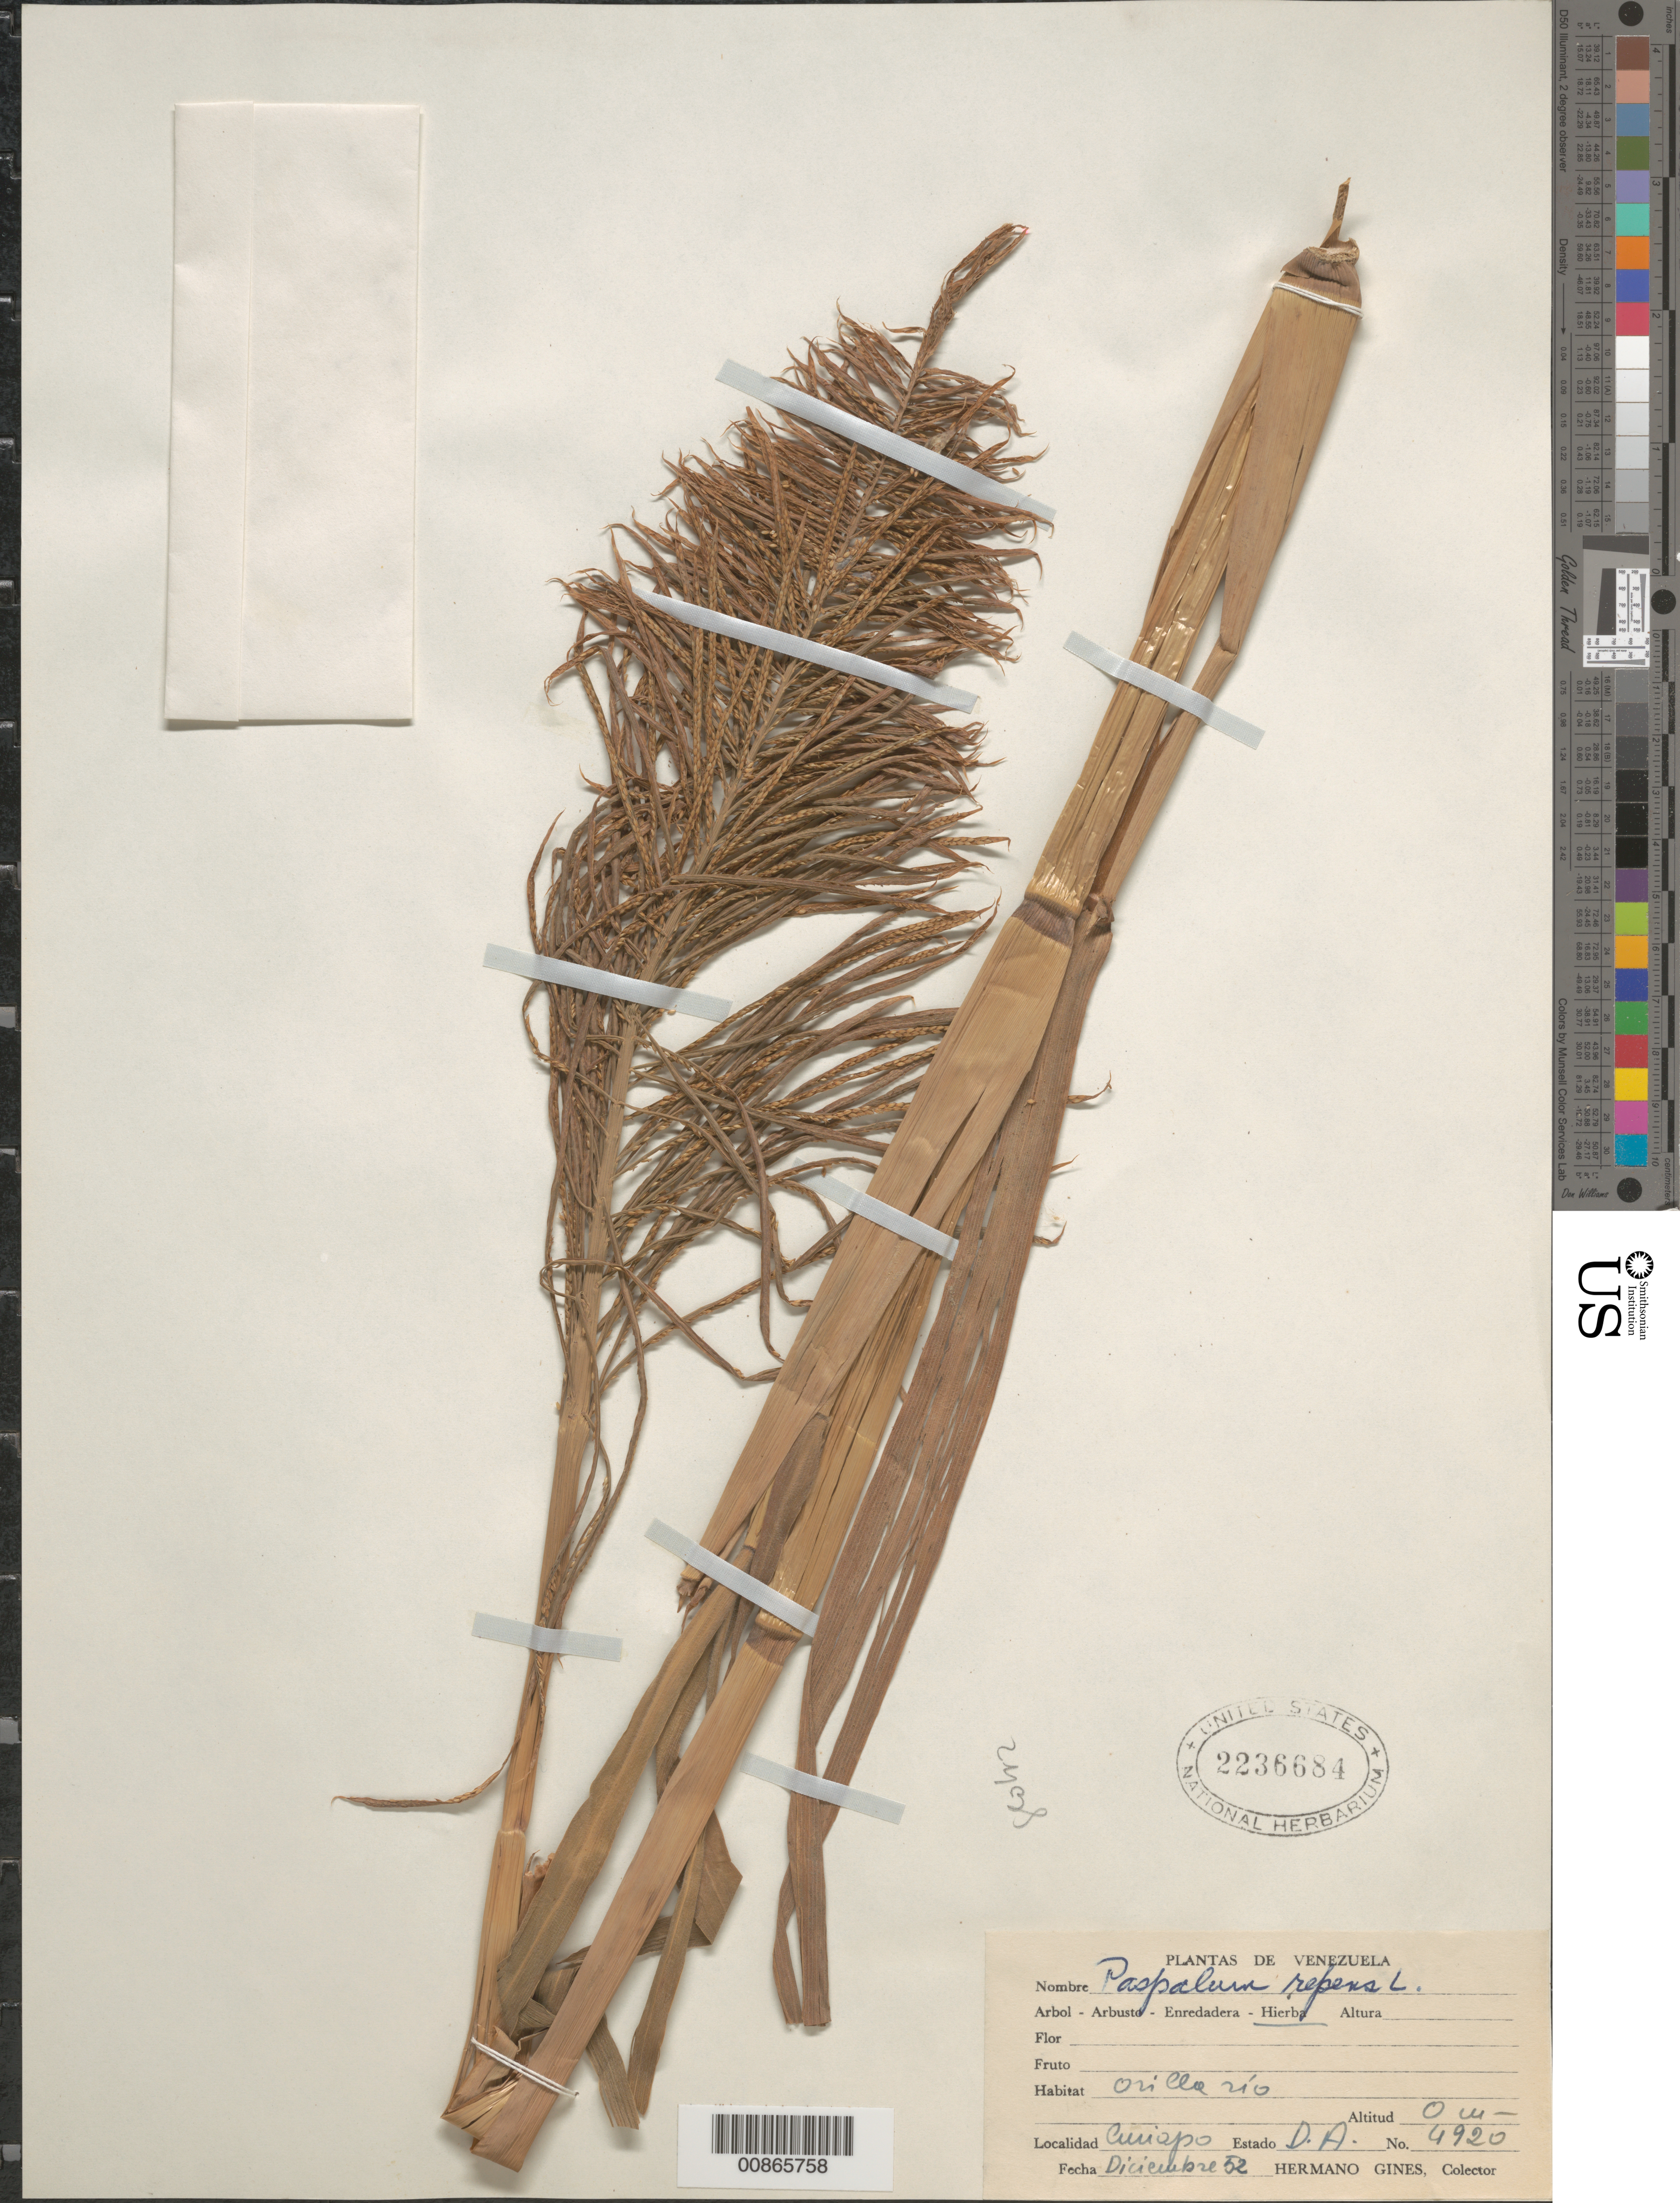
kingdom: Plantae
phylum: Tracheophyta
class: Liliopsida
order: Poales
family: Poaceae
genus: Paspalum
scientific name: Paspalum repens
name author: P.J. Bergius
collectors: H. Gines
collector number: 4920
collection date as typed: Dec-52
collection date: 1952-12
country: Venezuela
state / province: Delta Amacuro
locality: Curiapo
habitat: Riverbank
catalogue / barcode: US 2236684